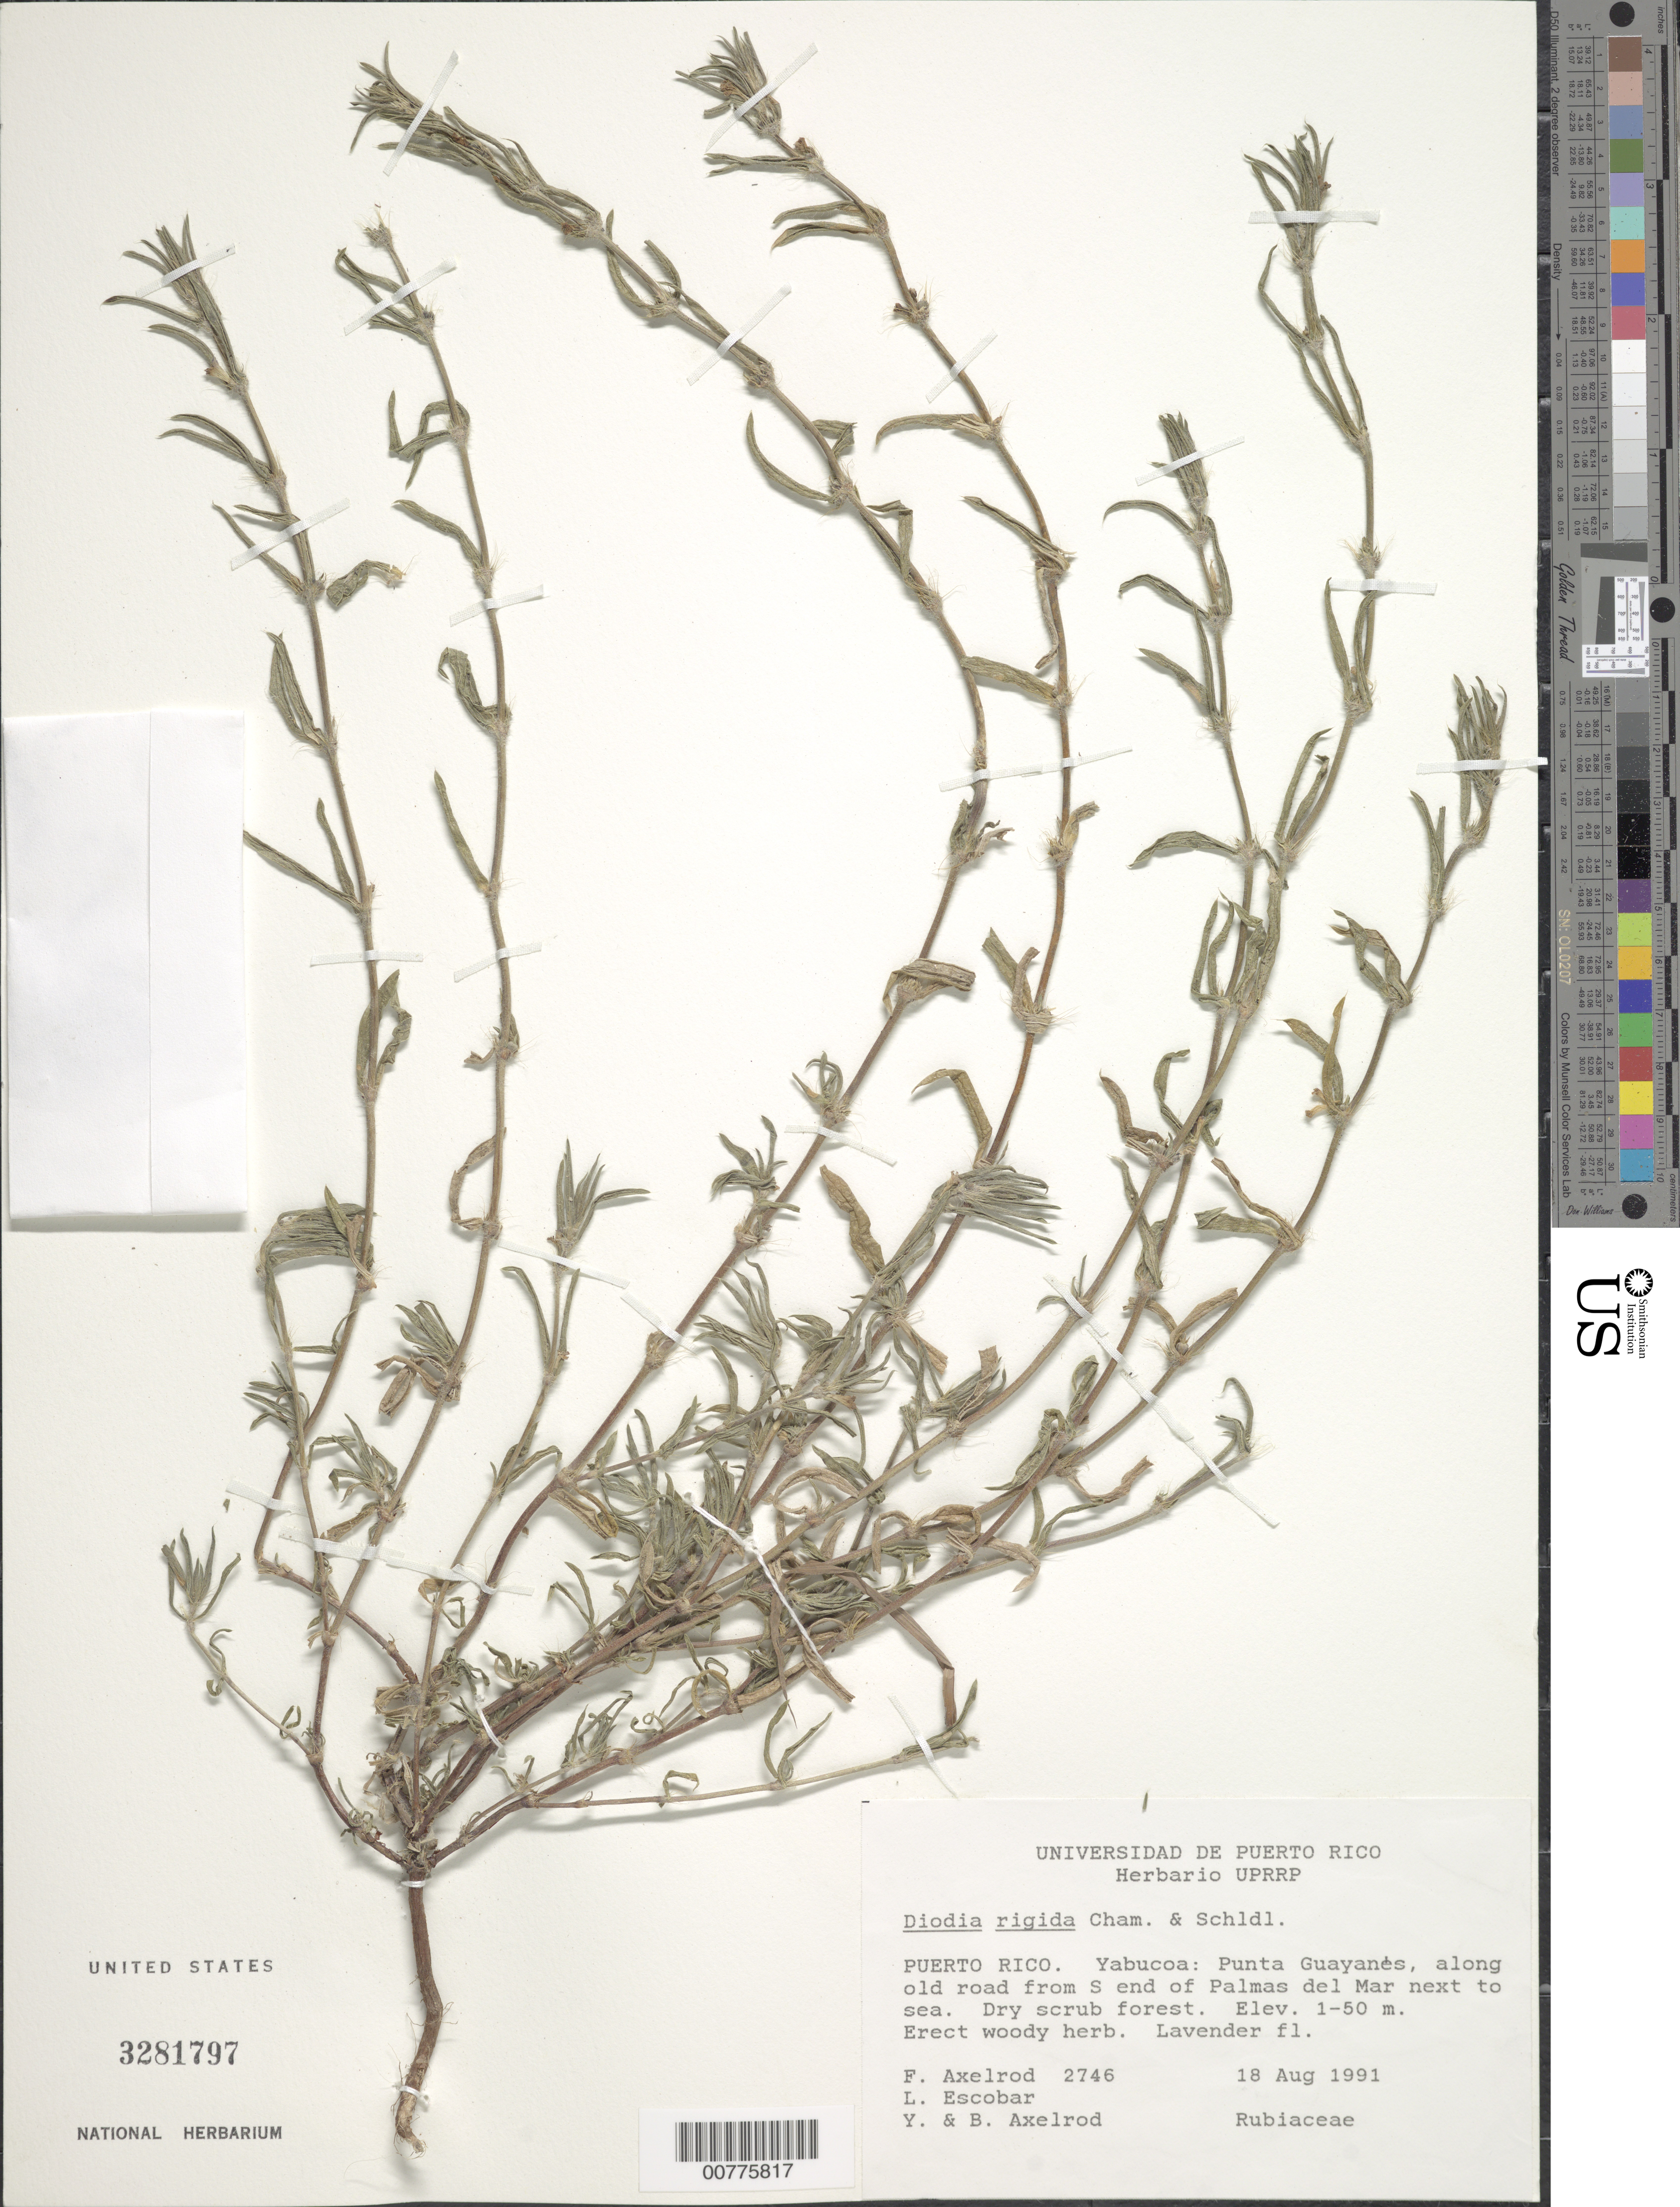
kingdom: Plantae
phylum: Tracheophyta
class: Magnoliopsida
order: Gentianales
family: Rubiaceae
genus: Diodella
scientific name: Diodella apiculata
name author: (Willd. ex Roem. & Schult.) Bacigalupo & E.L. Cabral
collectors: F. S. Axelrod, L. Escobar, Y. Axelrod & B. Axelrod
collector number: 2746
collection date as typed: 18 Aug 1991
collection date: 1991-08-18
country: Puerto Rico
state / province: Yabucoa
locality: Yabucoa: Punta Guayanes, along old road from S end of Palmas del Mar next to sea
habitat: Dry scrub forest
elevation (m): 1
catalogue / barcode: US 3281797